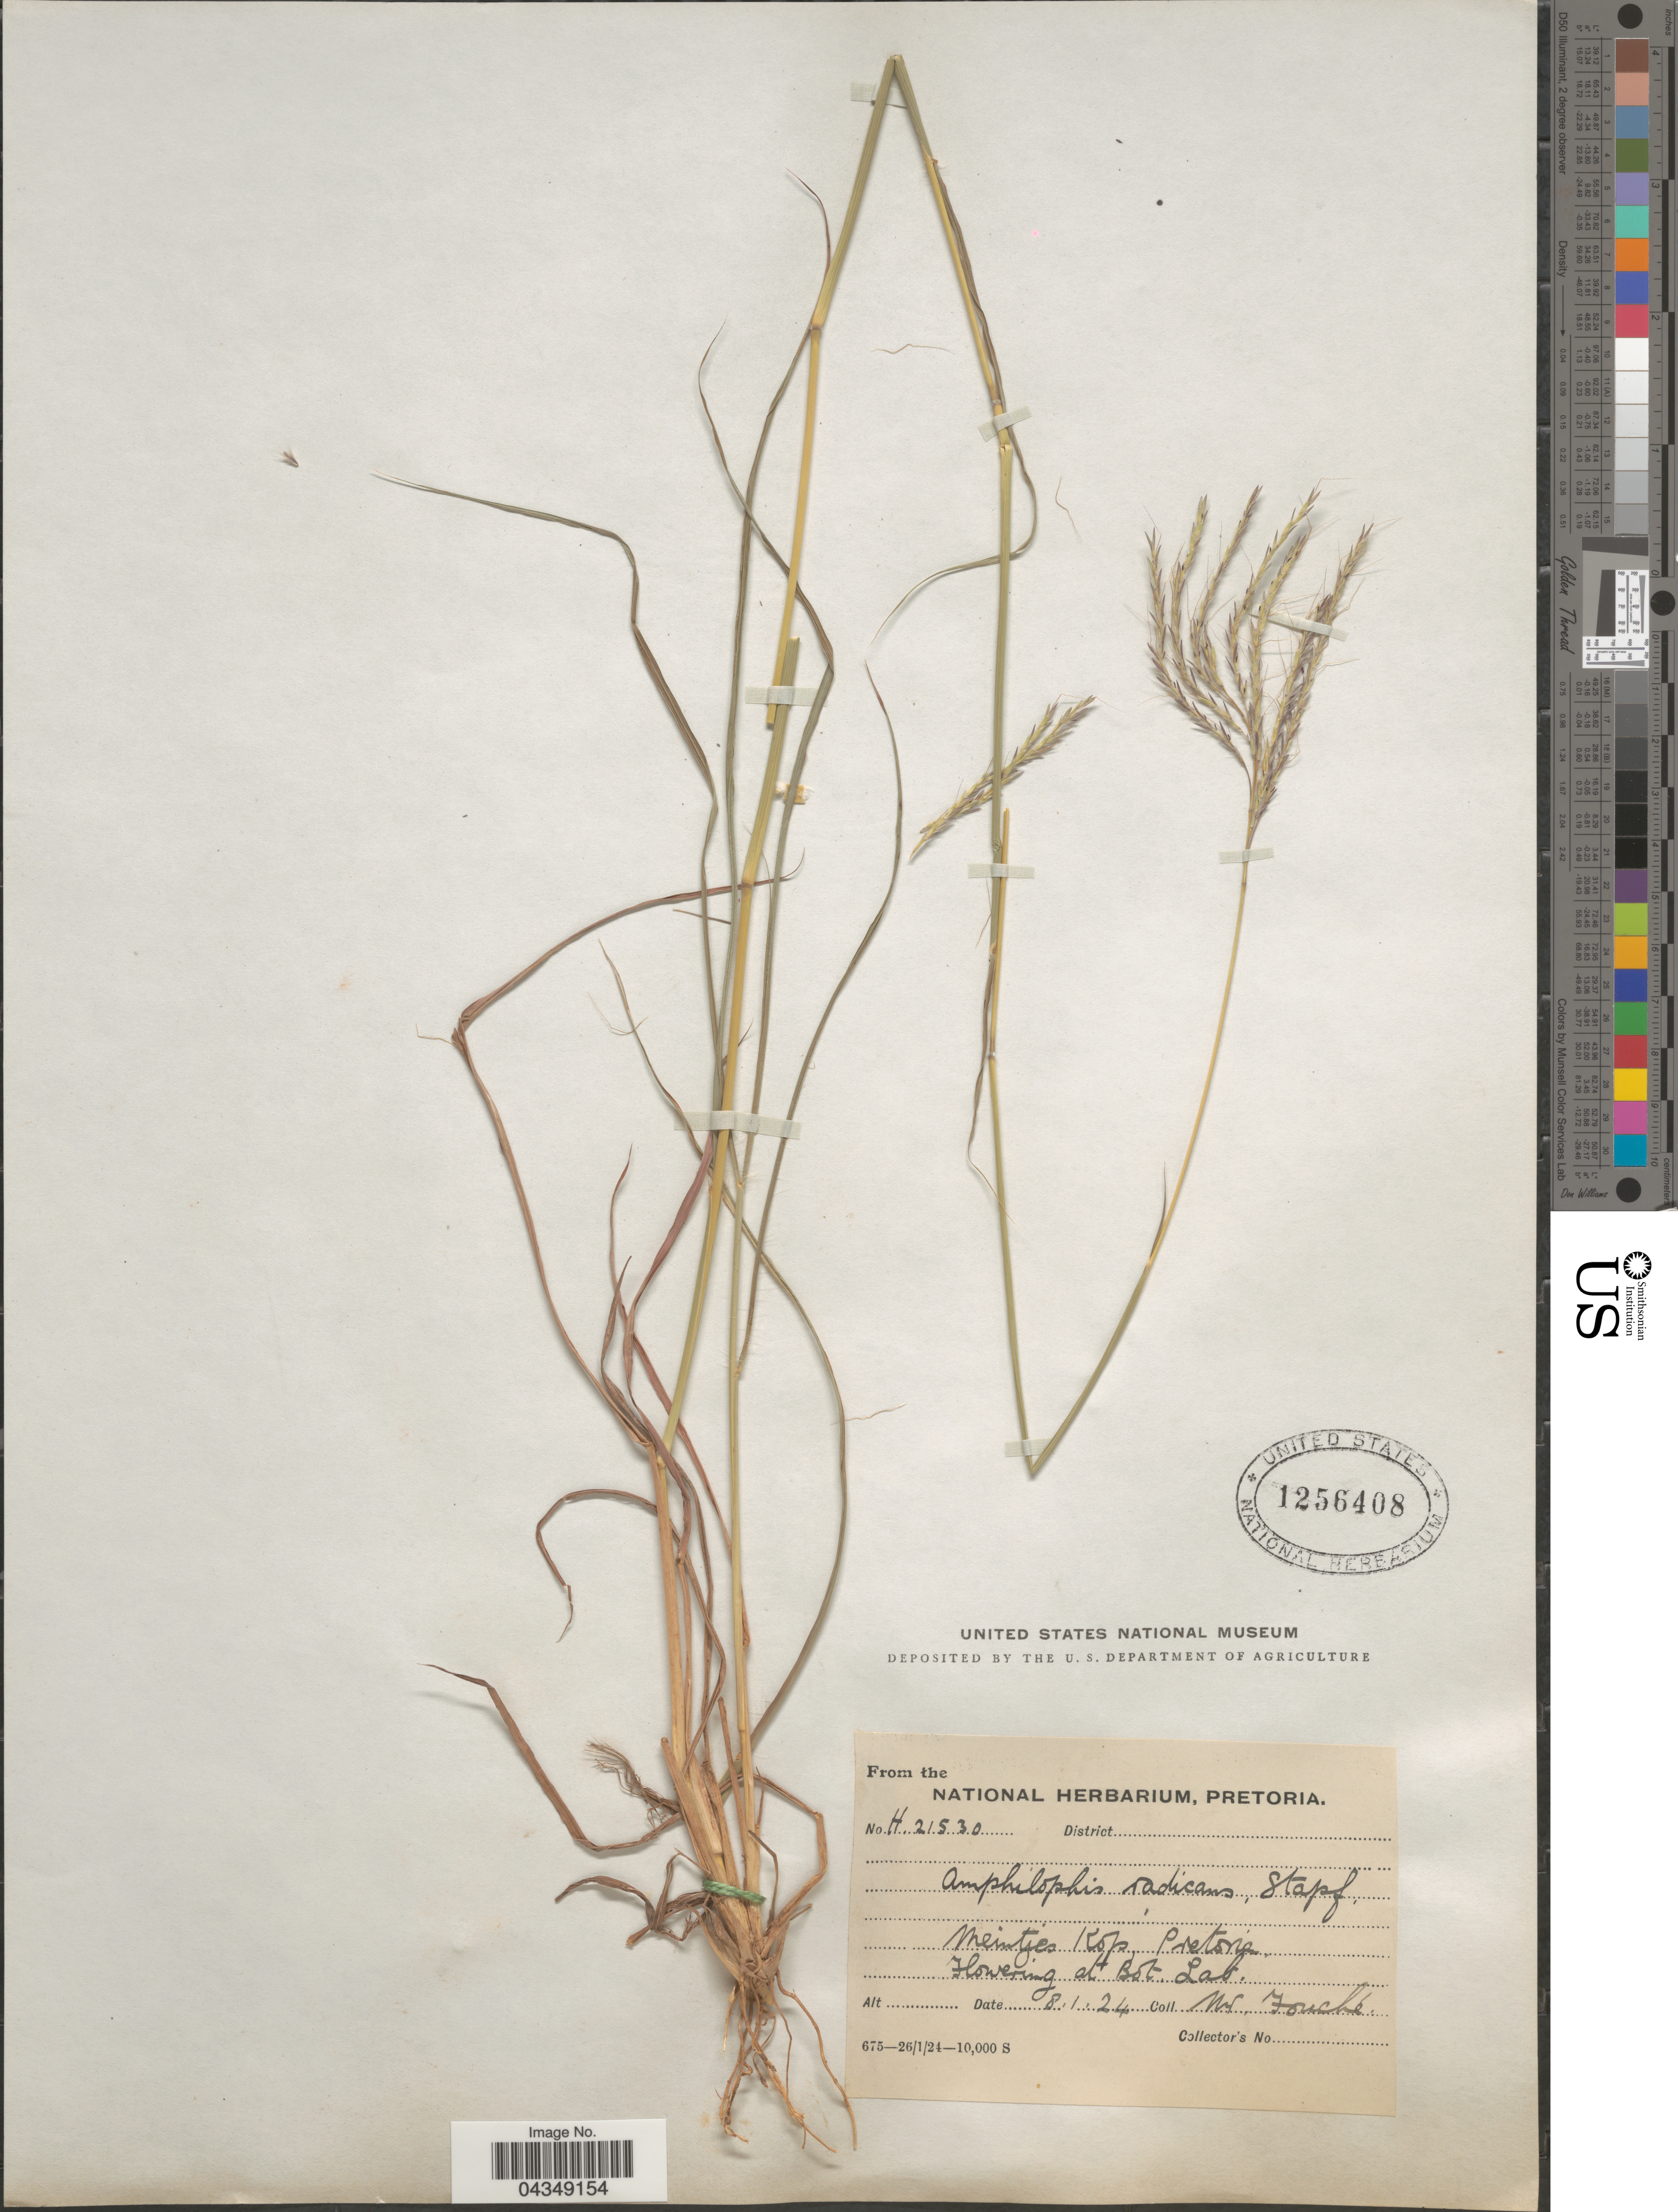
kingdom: Plantae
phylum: Tracheophyta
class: Liliopsida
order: Poales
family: Poaceae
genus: Bothriochloa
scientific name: Bothriochloa radicans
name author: (Lehm.) A. Camus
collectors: Fouché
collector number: H21530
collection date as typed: Transcribed d/m/y: 8/1/24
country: South Africa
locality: Meintjes Kop, Pretoria. At Bot. Lab.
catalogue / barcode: US 1256408